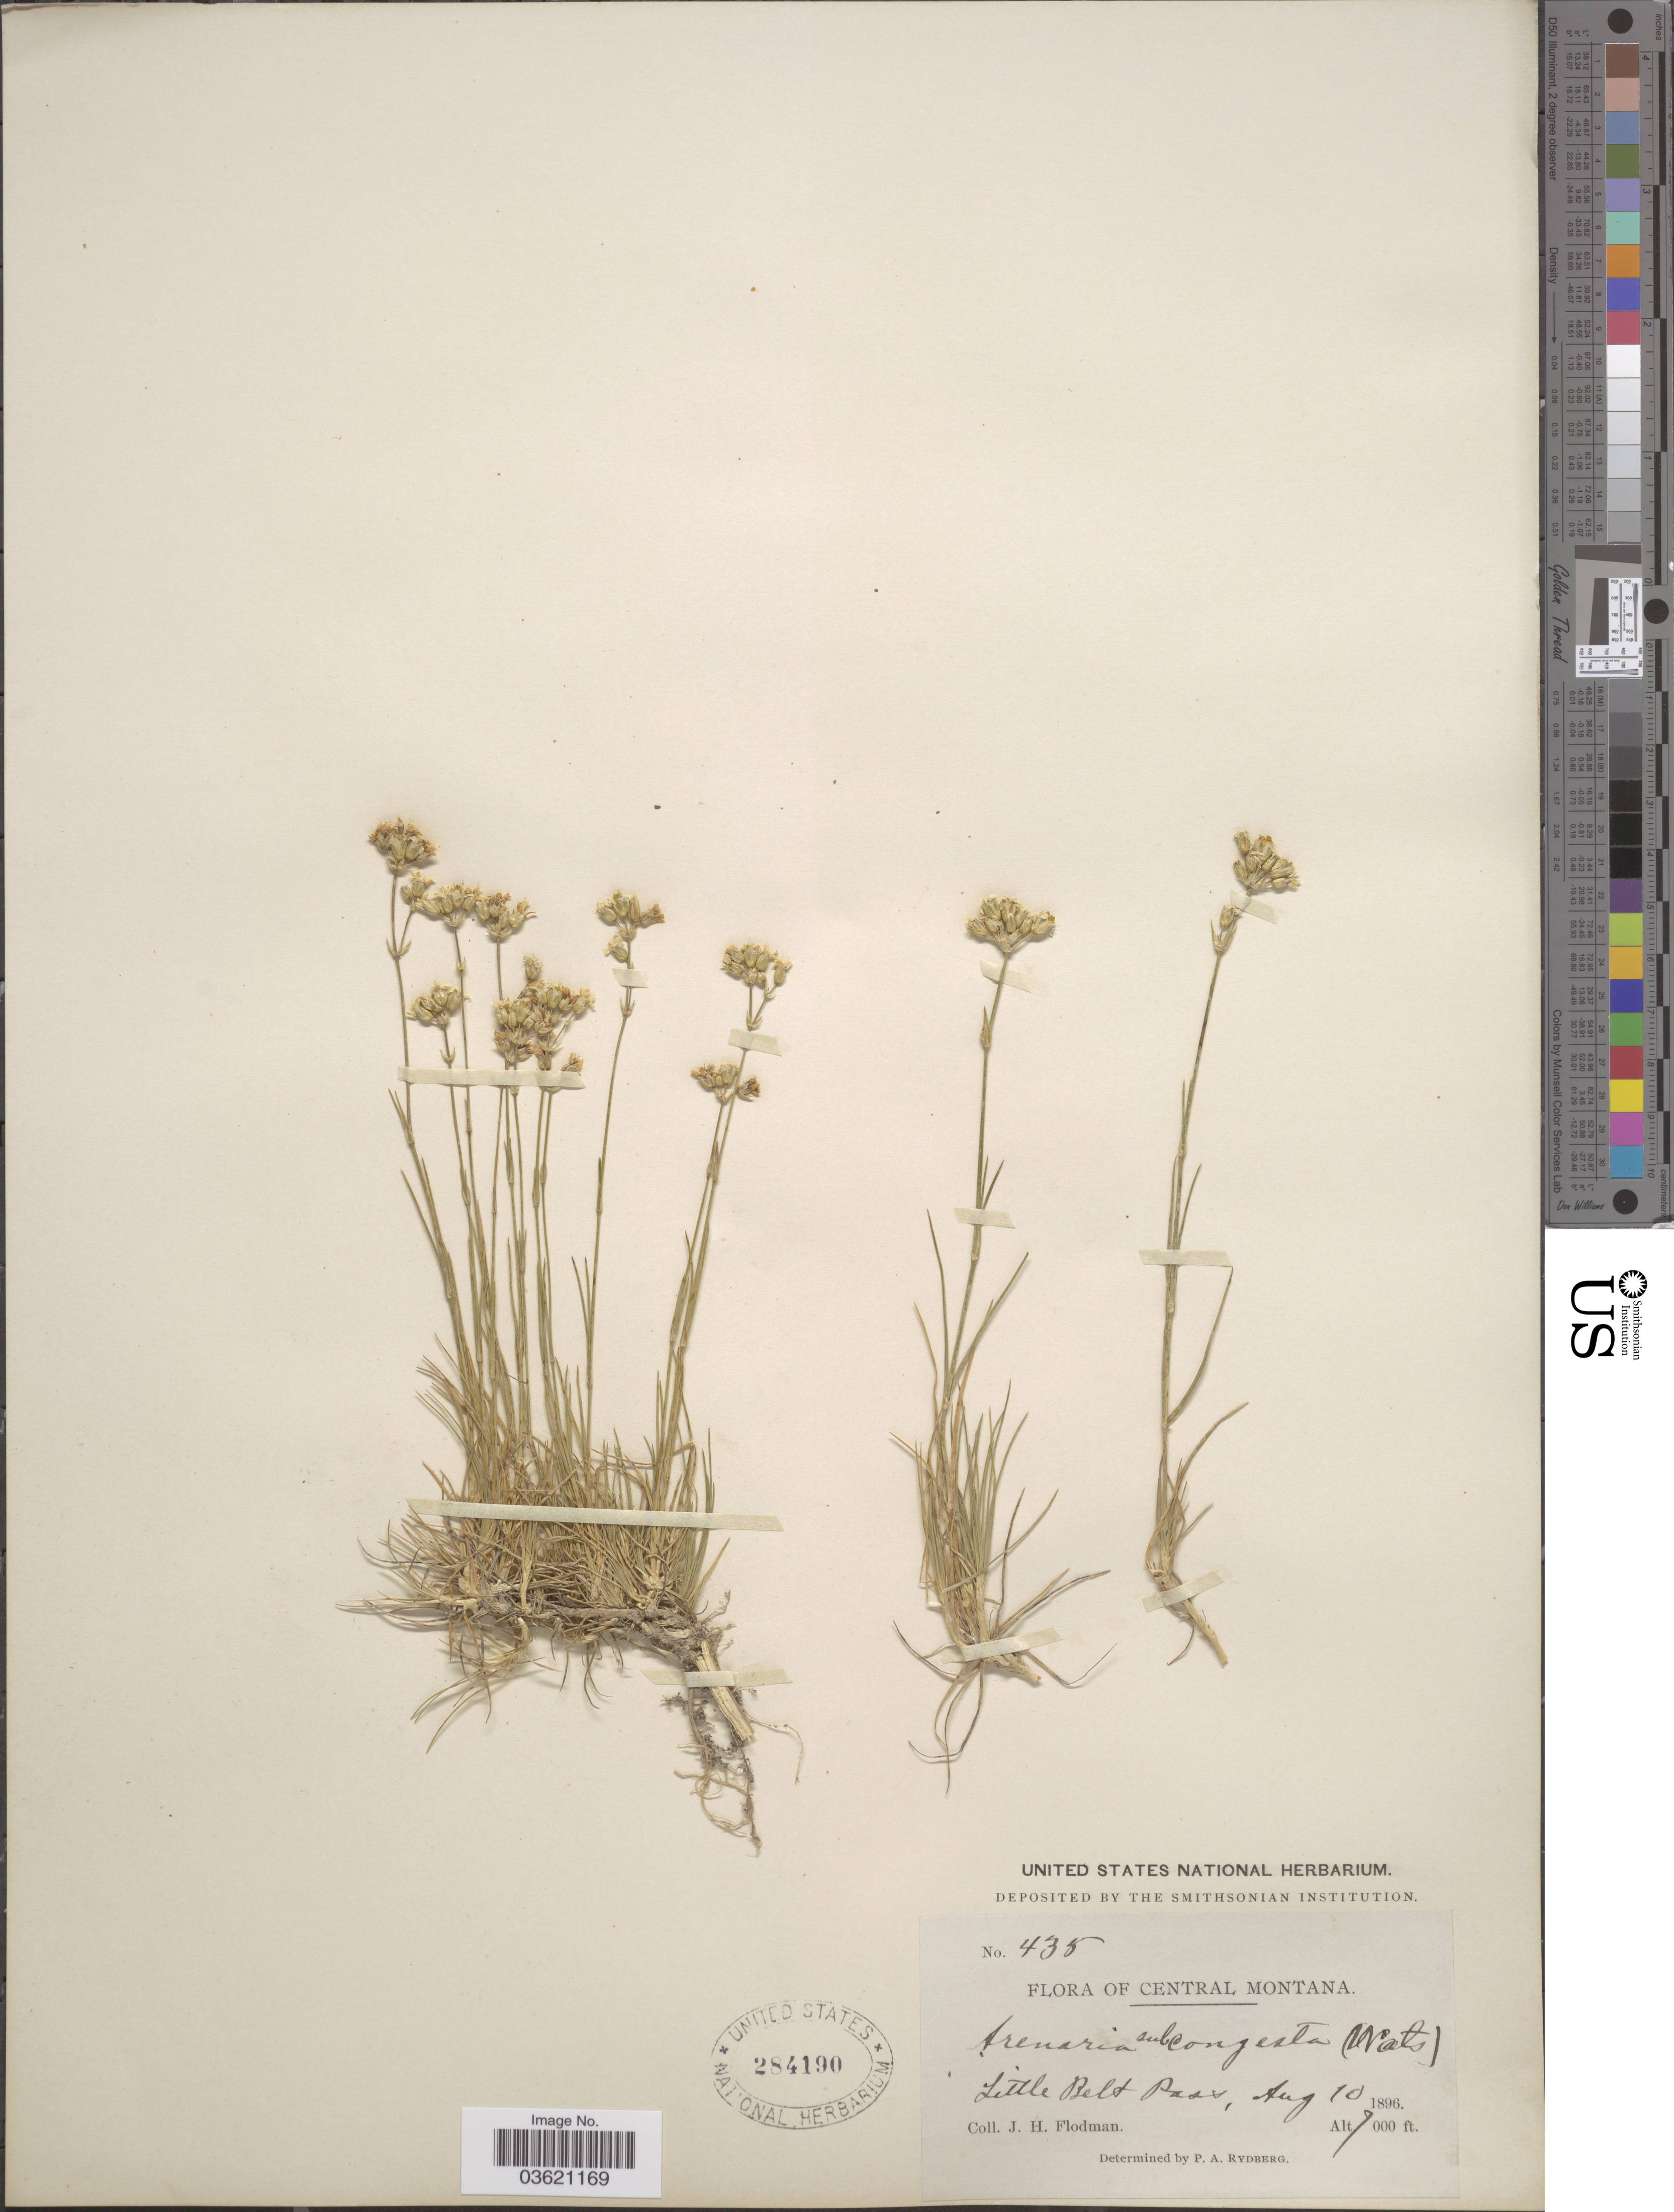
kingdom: Plantae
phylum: Tracheophyta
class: Magnoliopsida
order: Caryophyllales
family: Caryophyllaceae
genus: Eremogone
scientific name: Eremogone congesta var. lithophila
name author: (Rydb.) Dorn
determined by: Strong, Mark T., (BOT), Smithsonian Institution - National Museum of Natural History (UNITED STATES)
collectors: J. Flodman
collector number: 435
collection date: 1896-08-10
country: United States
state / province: Montana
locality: Central Montana. Little Belt Pass.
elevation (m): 2134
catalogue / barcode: US 2841900